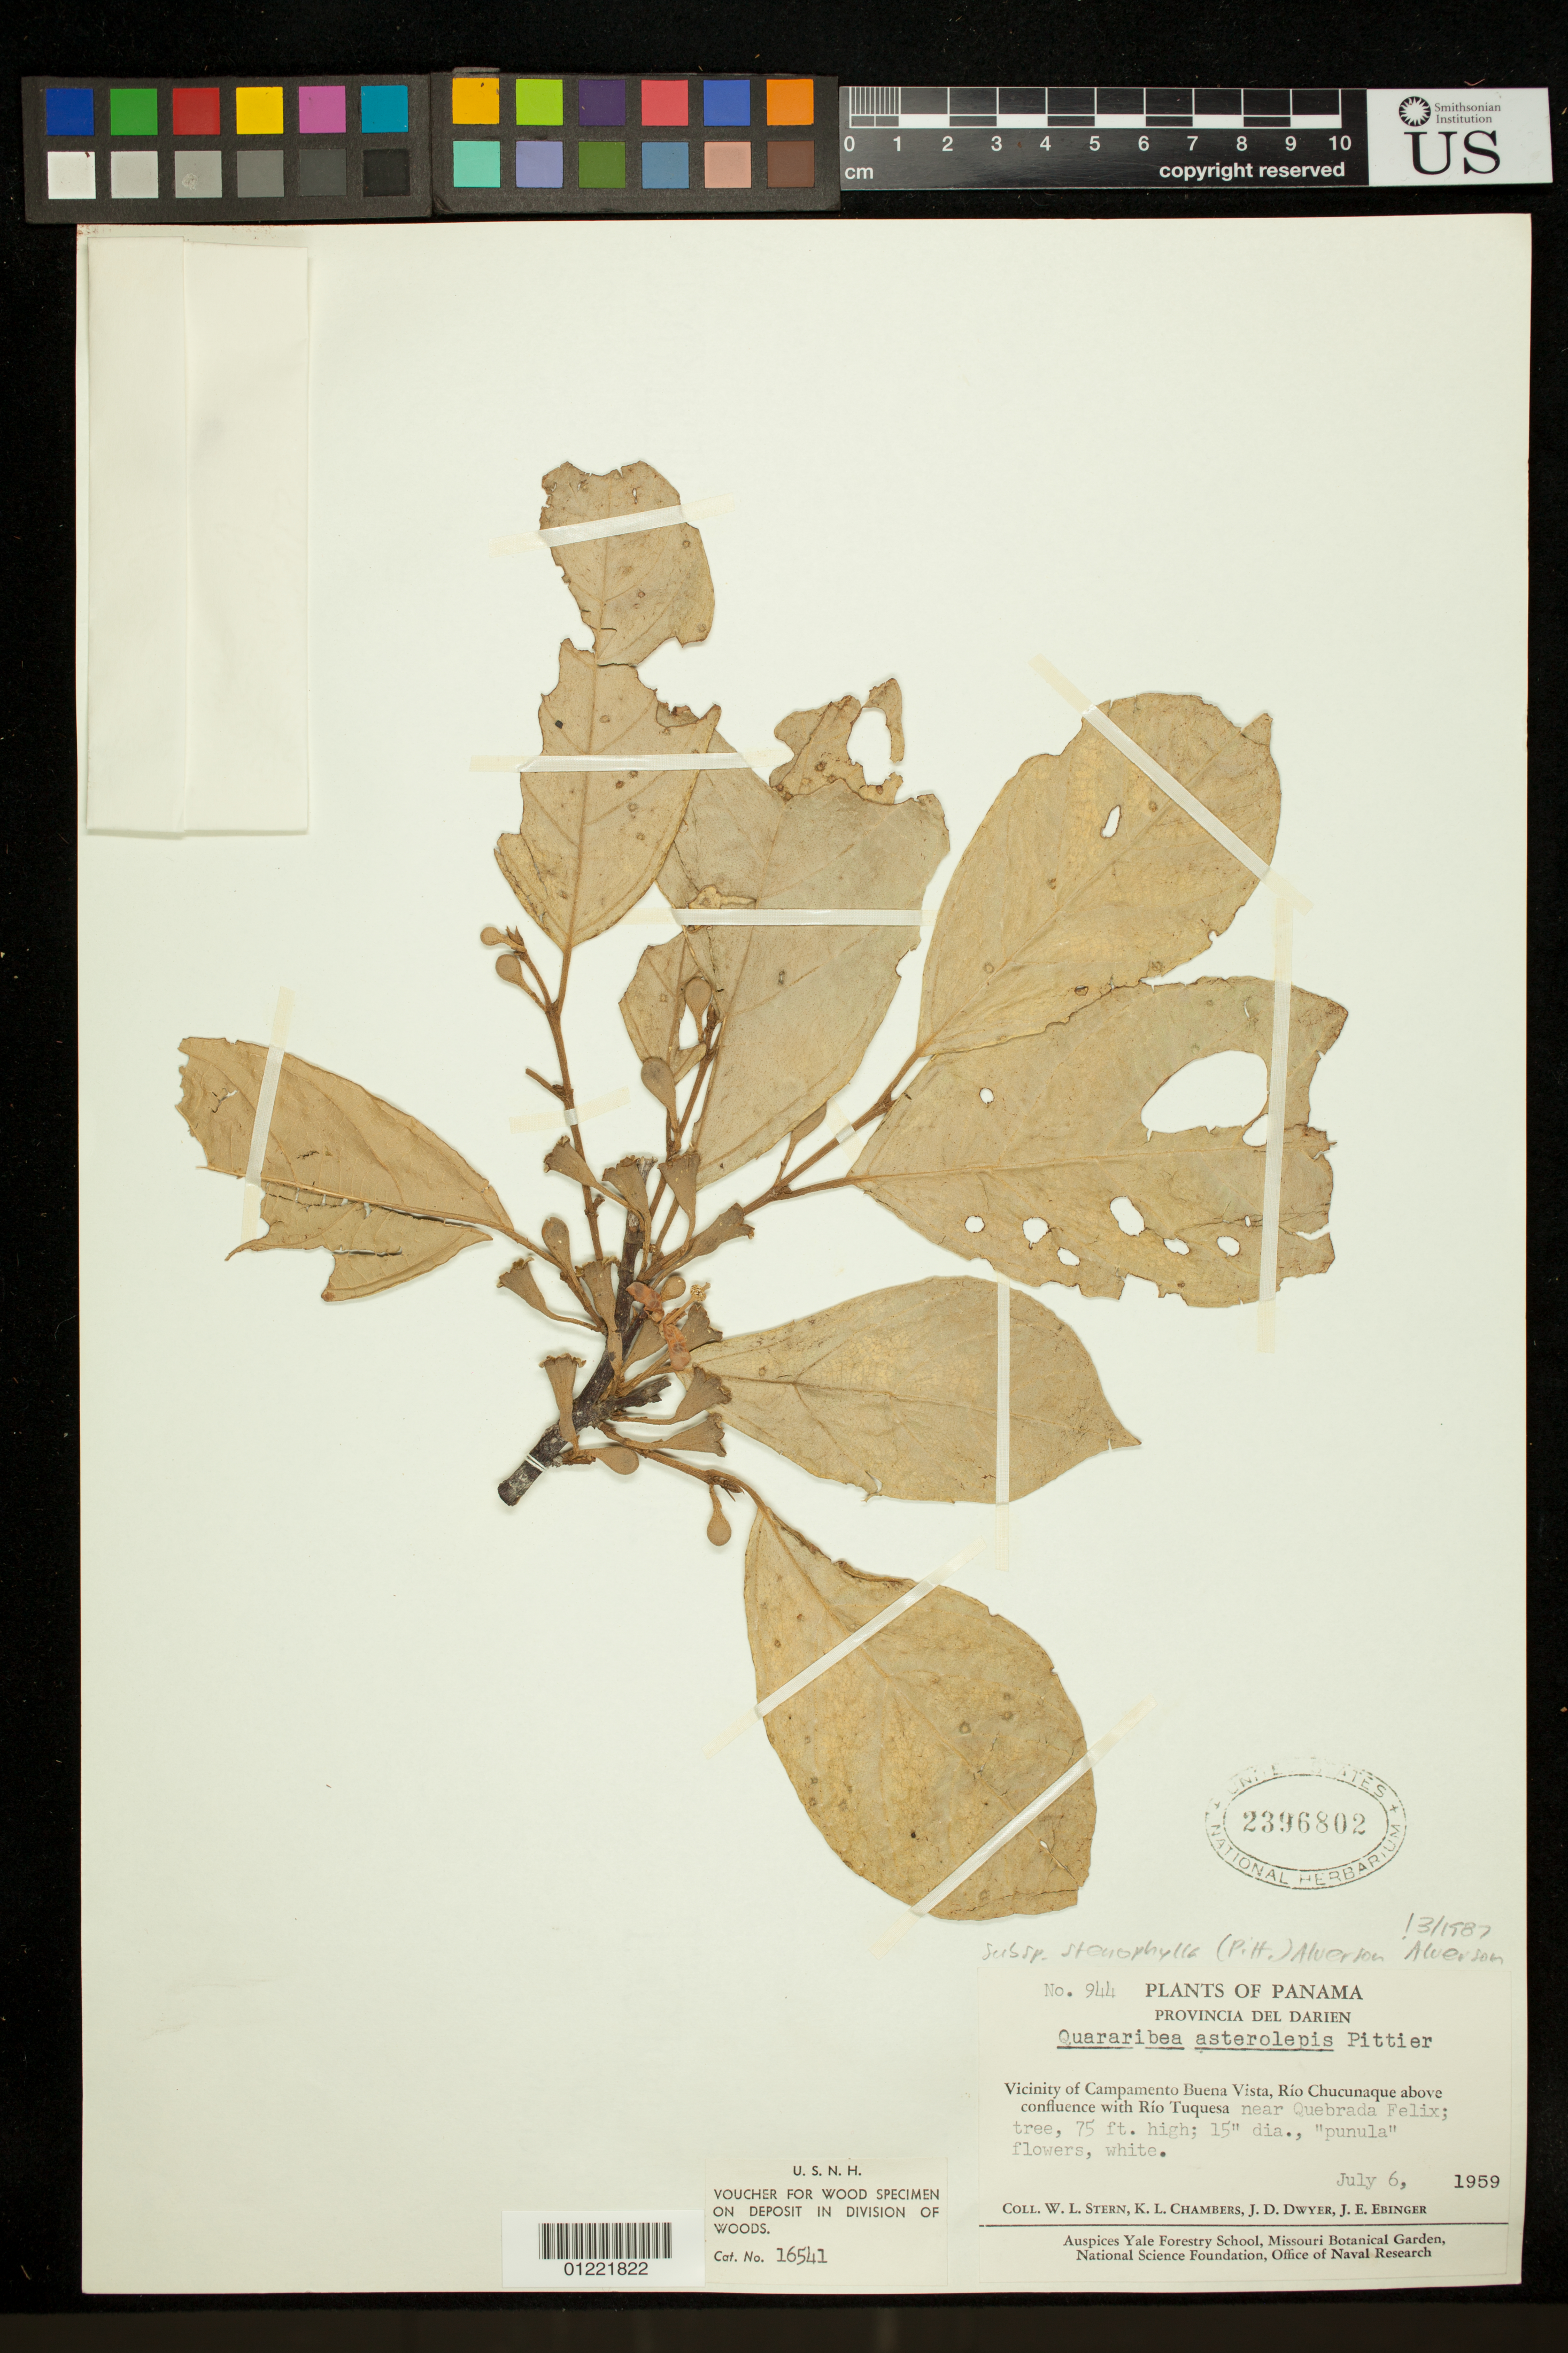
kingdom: Plantae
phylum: Tracheophyta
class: Magnoliopsida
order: Malvales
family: Malvaceae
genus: Quararibea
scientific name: Quararibea asterolepis subsp. stenophylla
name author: W.S. Alverson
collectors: W. L. Stern, K. L. Chambers, J. D. Dwyer & J. Ebinger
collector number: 944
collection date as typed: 06 Jul 1959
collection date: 1959-07-06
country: Panama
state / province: Darién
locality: Vicinity of Campamento Buena Vista, Rio Chucunaque, above confluence with Rio Tuquesa near Quebrada Felix.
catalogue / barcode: US 2396802